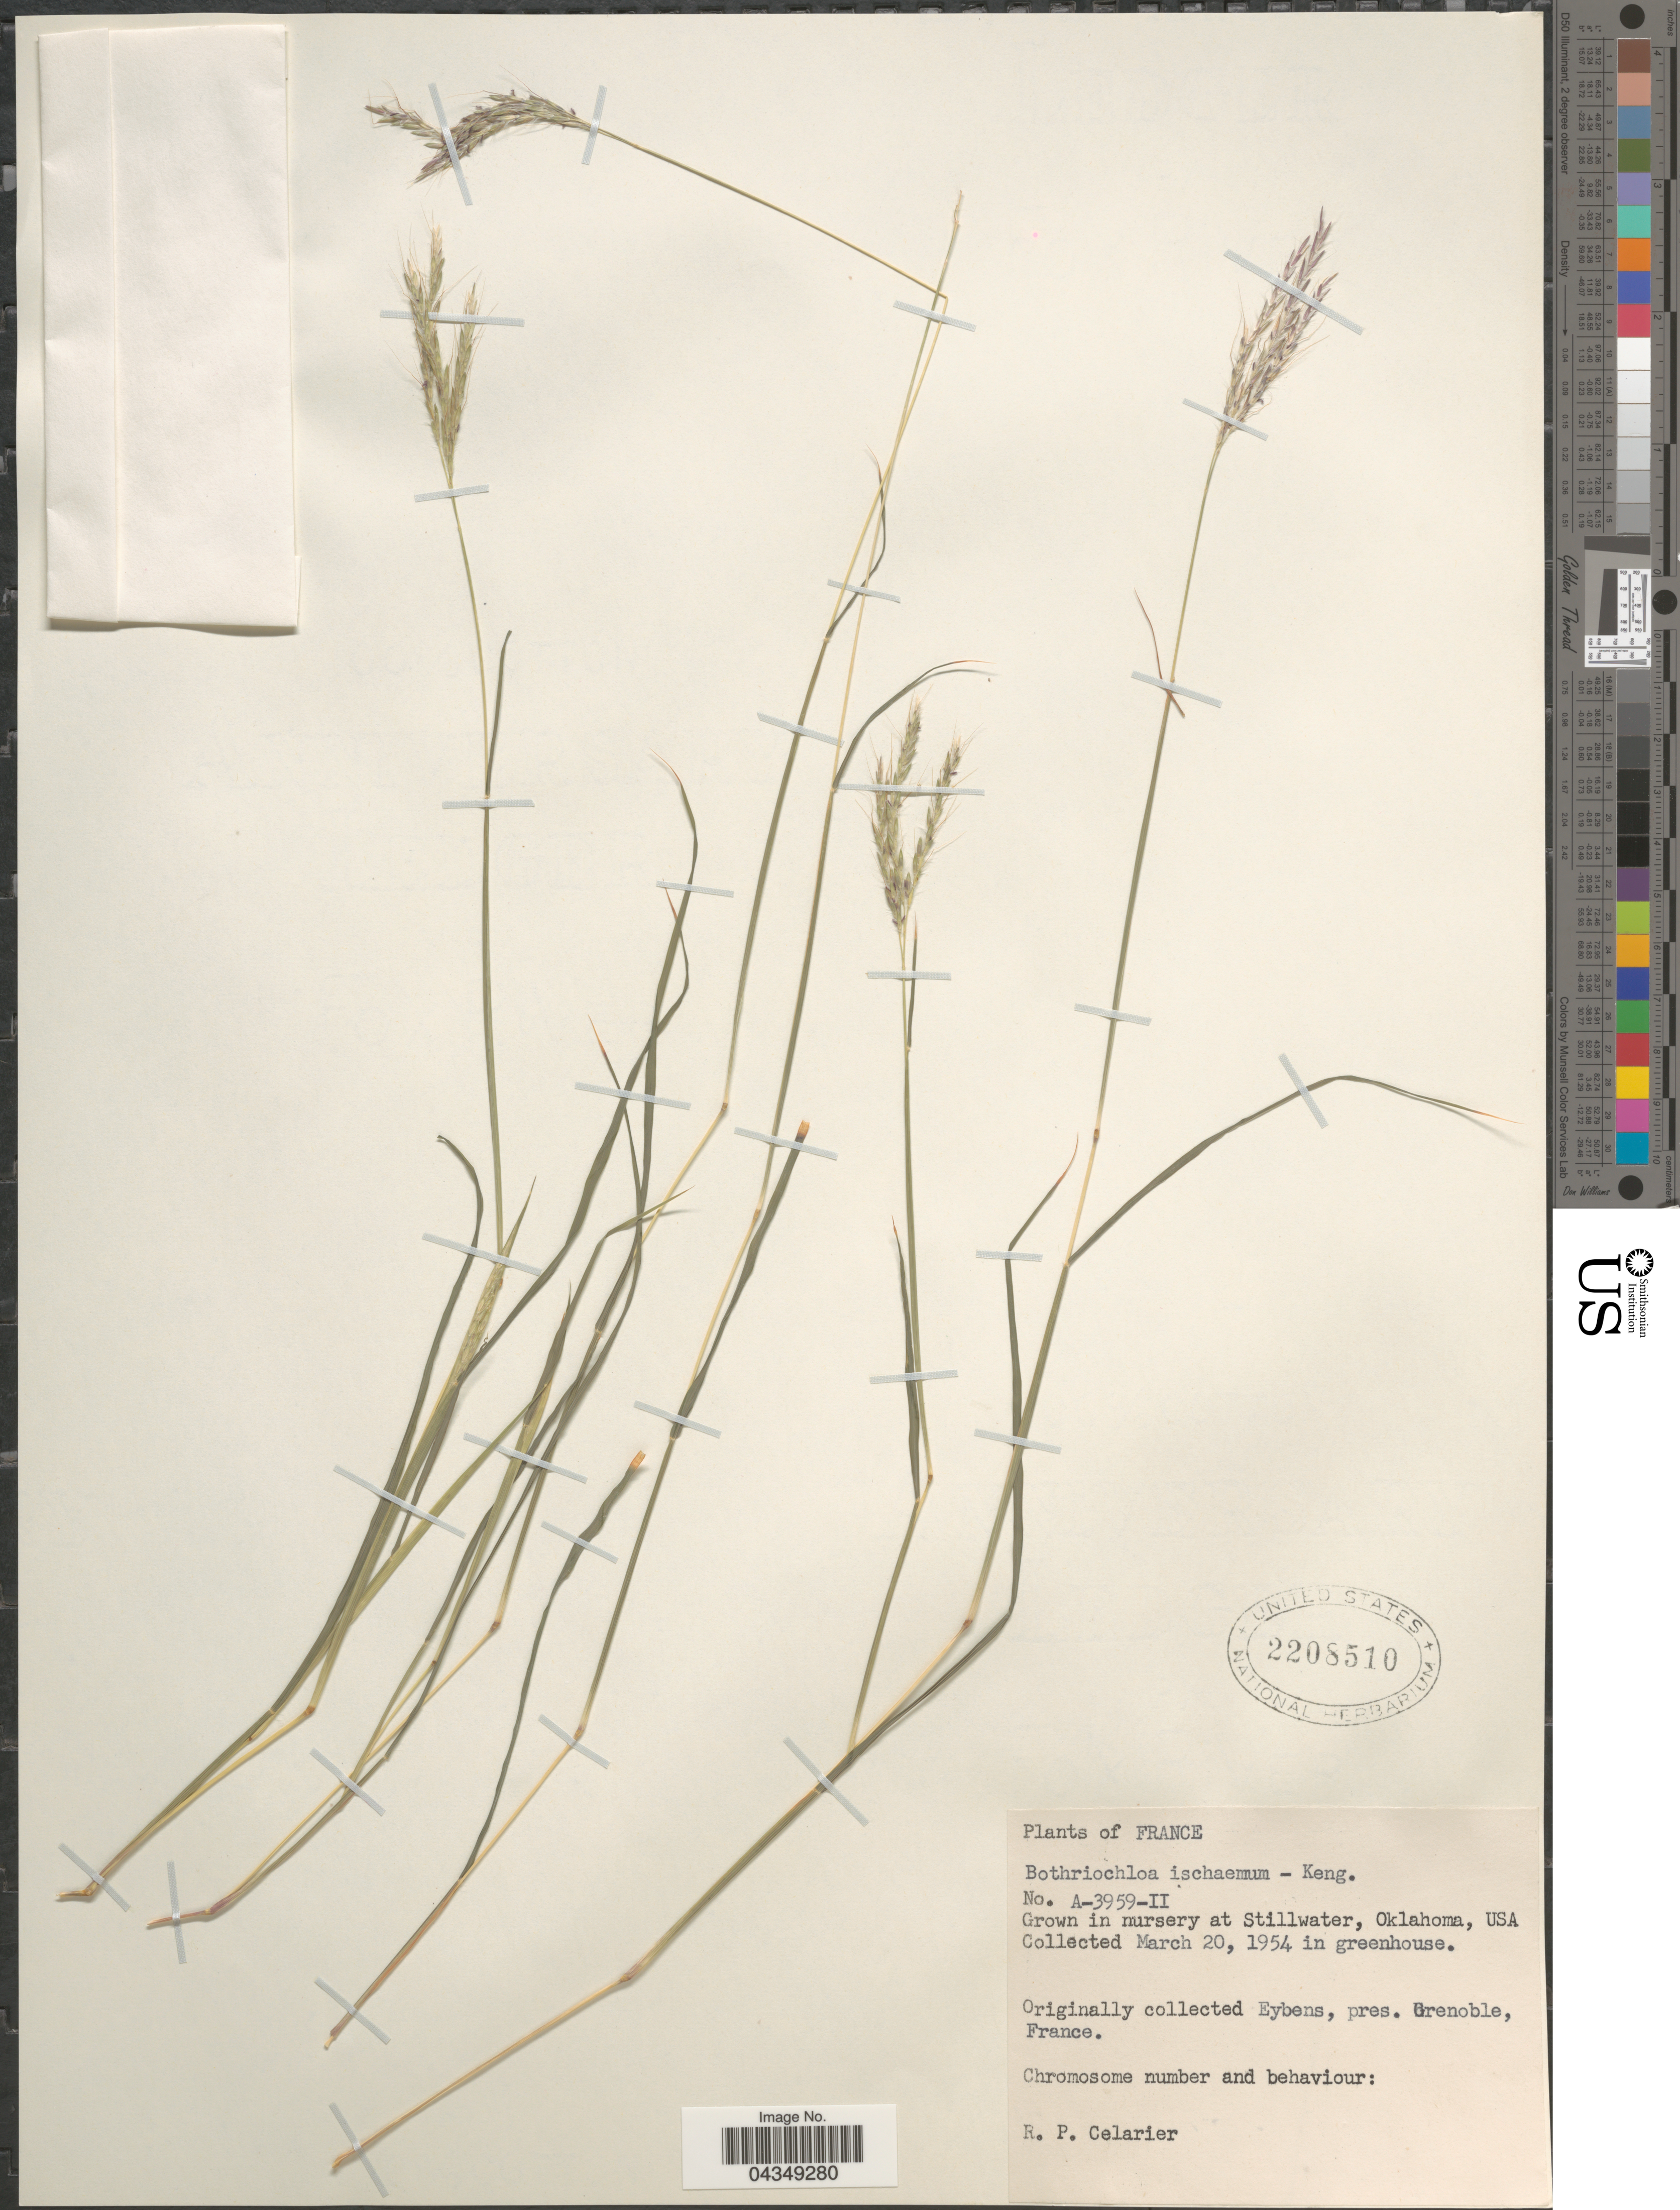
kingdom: Plantae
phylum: Tracheophyta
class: Liliopsida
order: Poales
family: Poaceae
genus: Bothriochloa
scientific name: Bothriochloa ischaemum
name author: (L.) Keng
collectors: R. Celarier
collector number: A-3959-II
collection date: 1954-03-20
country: United States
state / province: Oklahoma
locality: Grown in nursery at Stillwater, in greenhouse.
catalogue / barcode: US 2208510